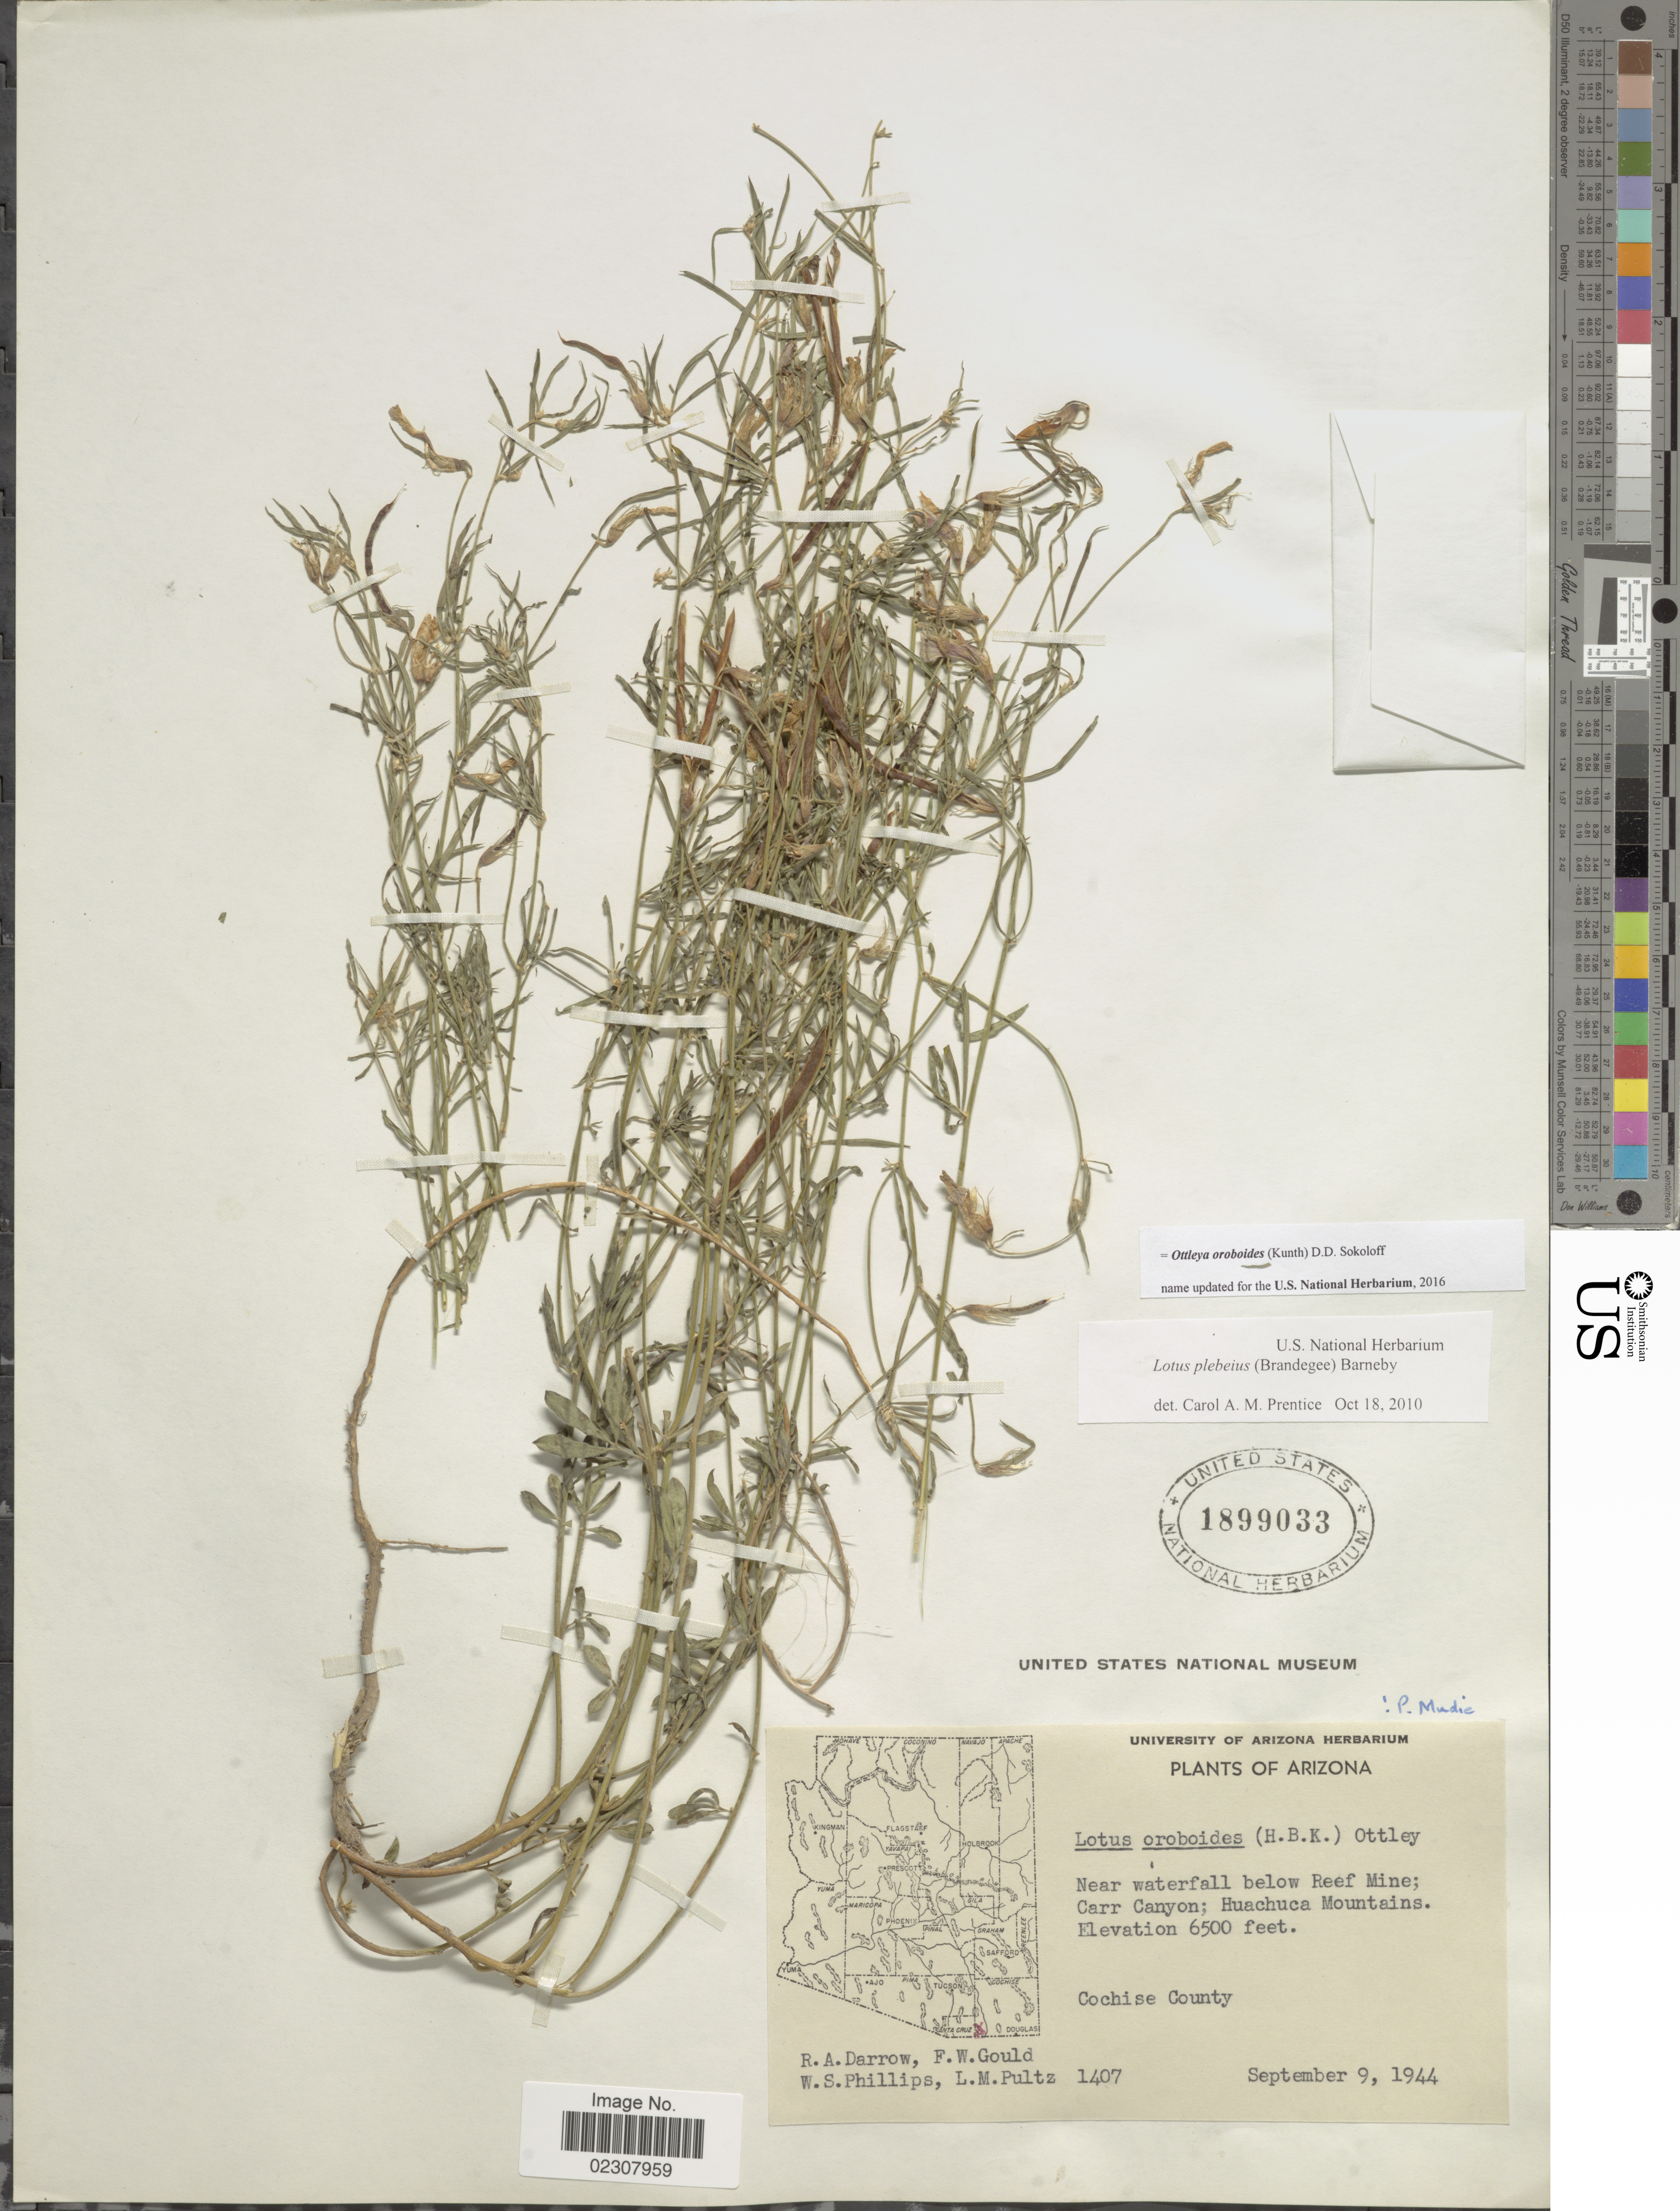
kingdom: Plantae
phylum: Tracheophyta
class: Magnoliopsida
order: Fabales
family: Fabaceae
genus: Ottleya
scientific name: Ottleya oroboides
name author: (Kunth) D.D. Sokoloff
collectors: R. A. Darrow, F. W. Gould, W. S. Phillips & L. Pultz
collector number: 1407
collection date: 1944-09-09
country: United States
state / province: Arizona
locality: Near waterfall below Reef Mine; Carr Canyon; Huachuca Mountains, Cochise County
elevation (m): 1981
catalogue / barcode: US 1899033